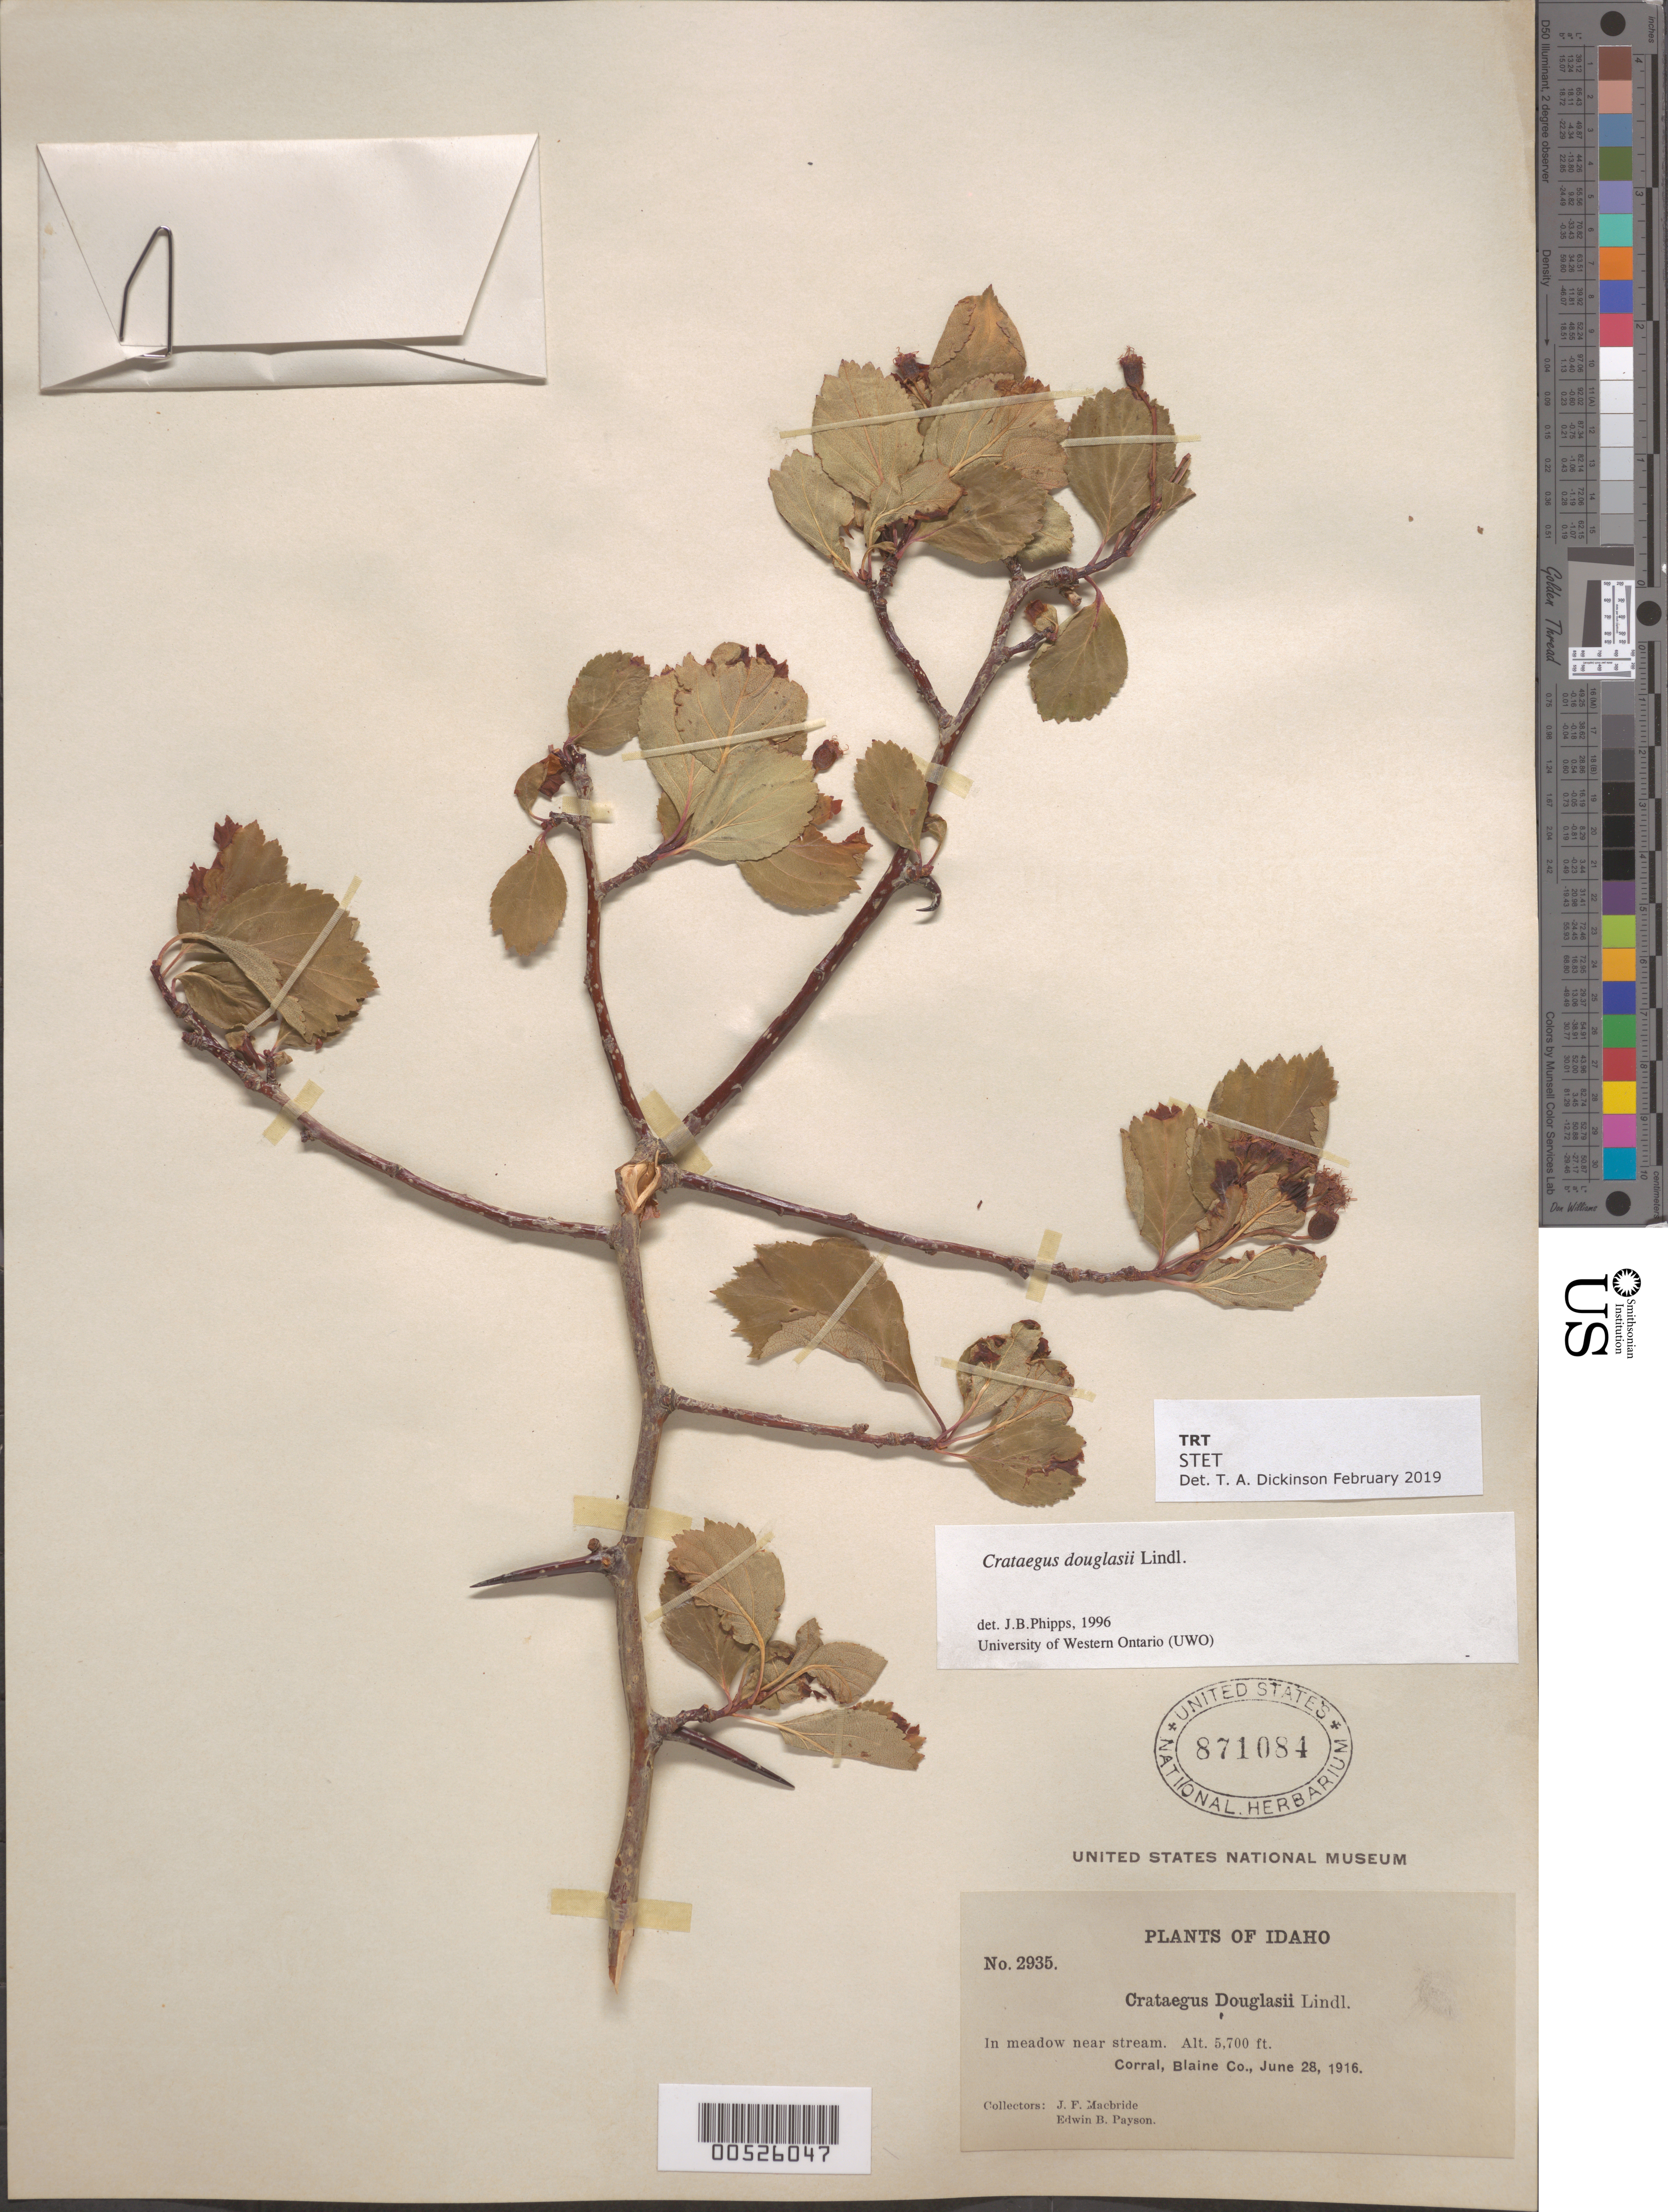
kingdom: Plantae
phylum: Tracheophyta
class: Magnoliopsida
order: Rosales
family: Rosaceae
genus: Crataegus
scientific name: Crataegus douglasii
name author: Lindl.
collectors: J. F. Macbride & E. B. Payson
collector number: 2935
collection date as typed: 28 Jun 1916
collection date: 1916-06-28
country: United States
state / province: Idaho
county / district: Blaine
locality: Corral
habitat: In meadow near stream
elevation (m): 1737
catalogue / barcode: US 871084